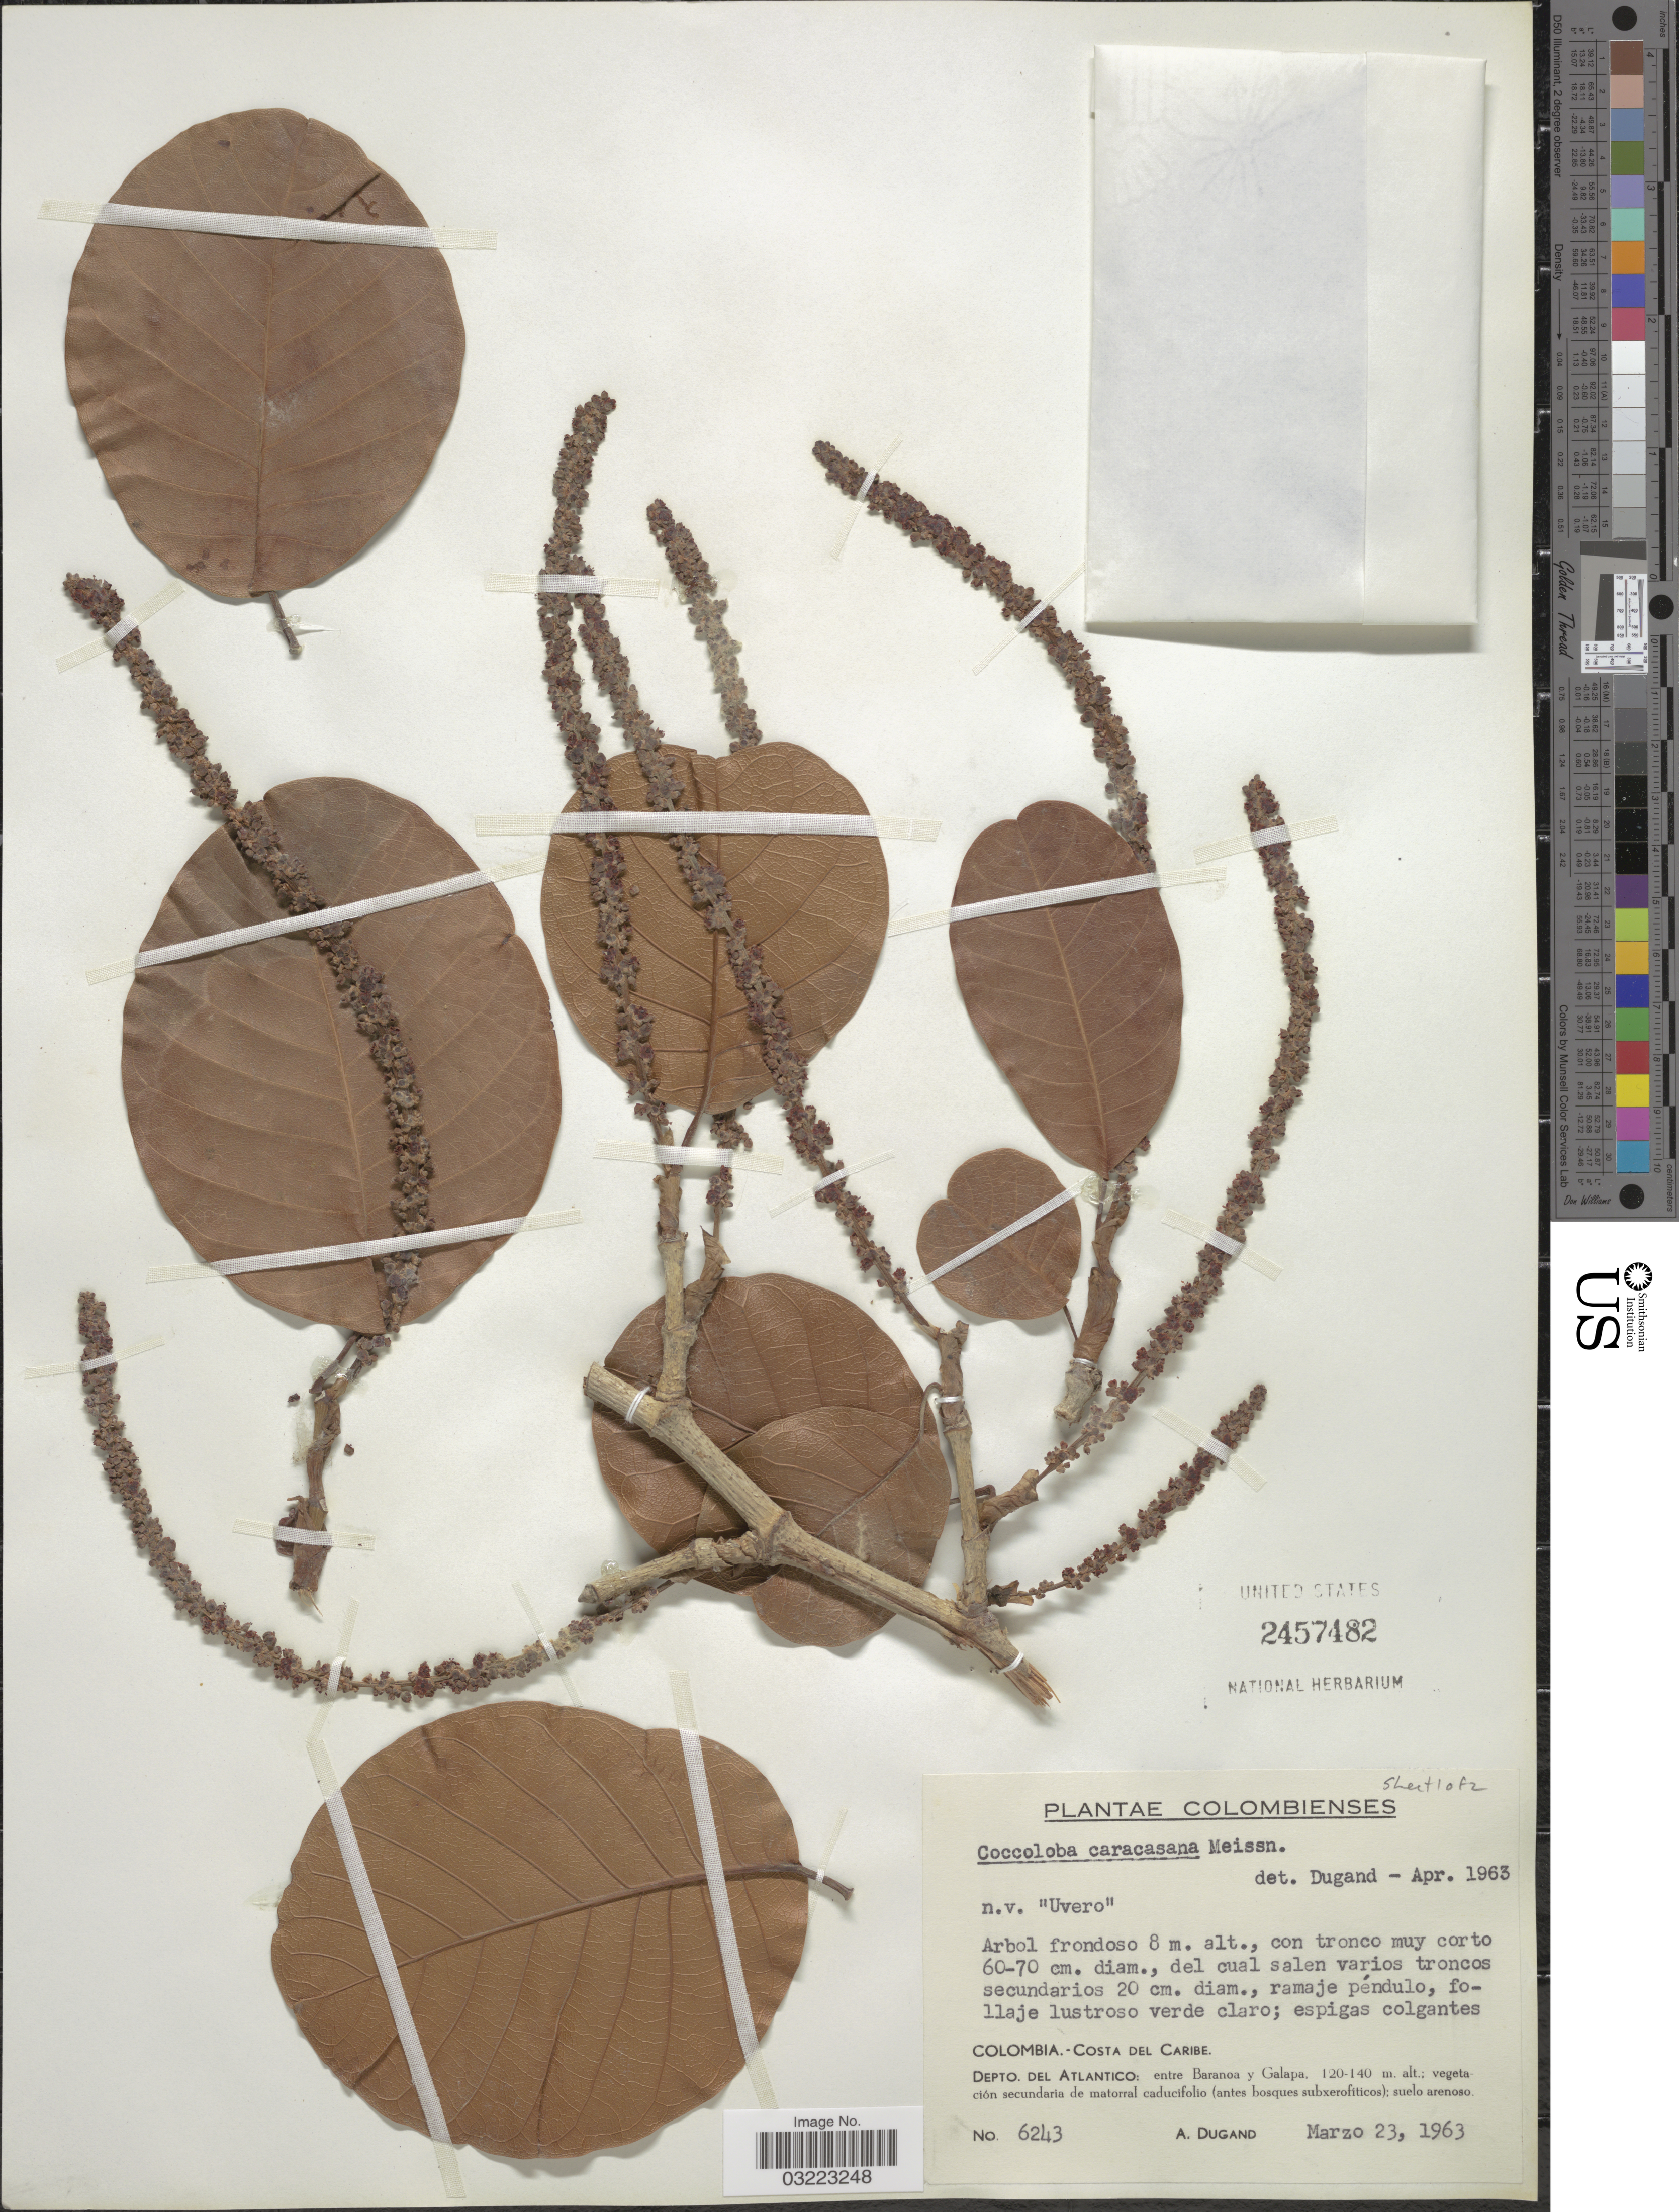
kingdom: Plantae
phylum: Tracheophyta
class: Magnoliopsida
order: Caryophyllales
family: Polygonaceae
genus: Coccoloba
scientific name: Coccoloba caracasana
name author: Meisn.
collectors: A. Dugand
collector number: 6243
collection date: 1963-03-23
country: Colombia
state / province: Atlántico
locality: Costa del Caribe. Depto. del Atlantico: entre Baranoa y Galapa.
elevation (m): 120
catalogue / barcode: US 2457482